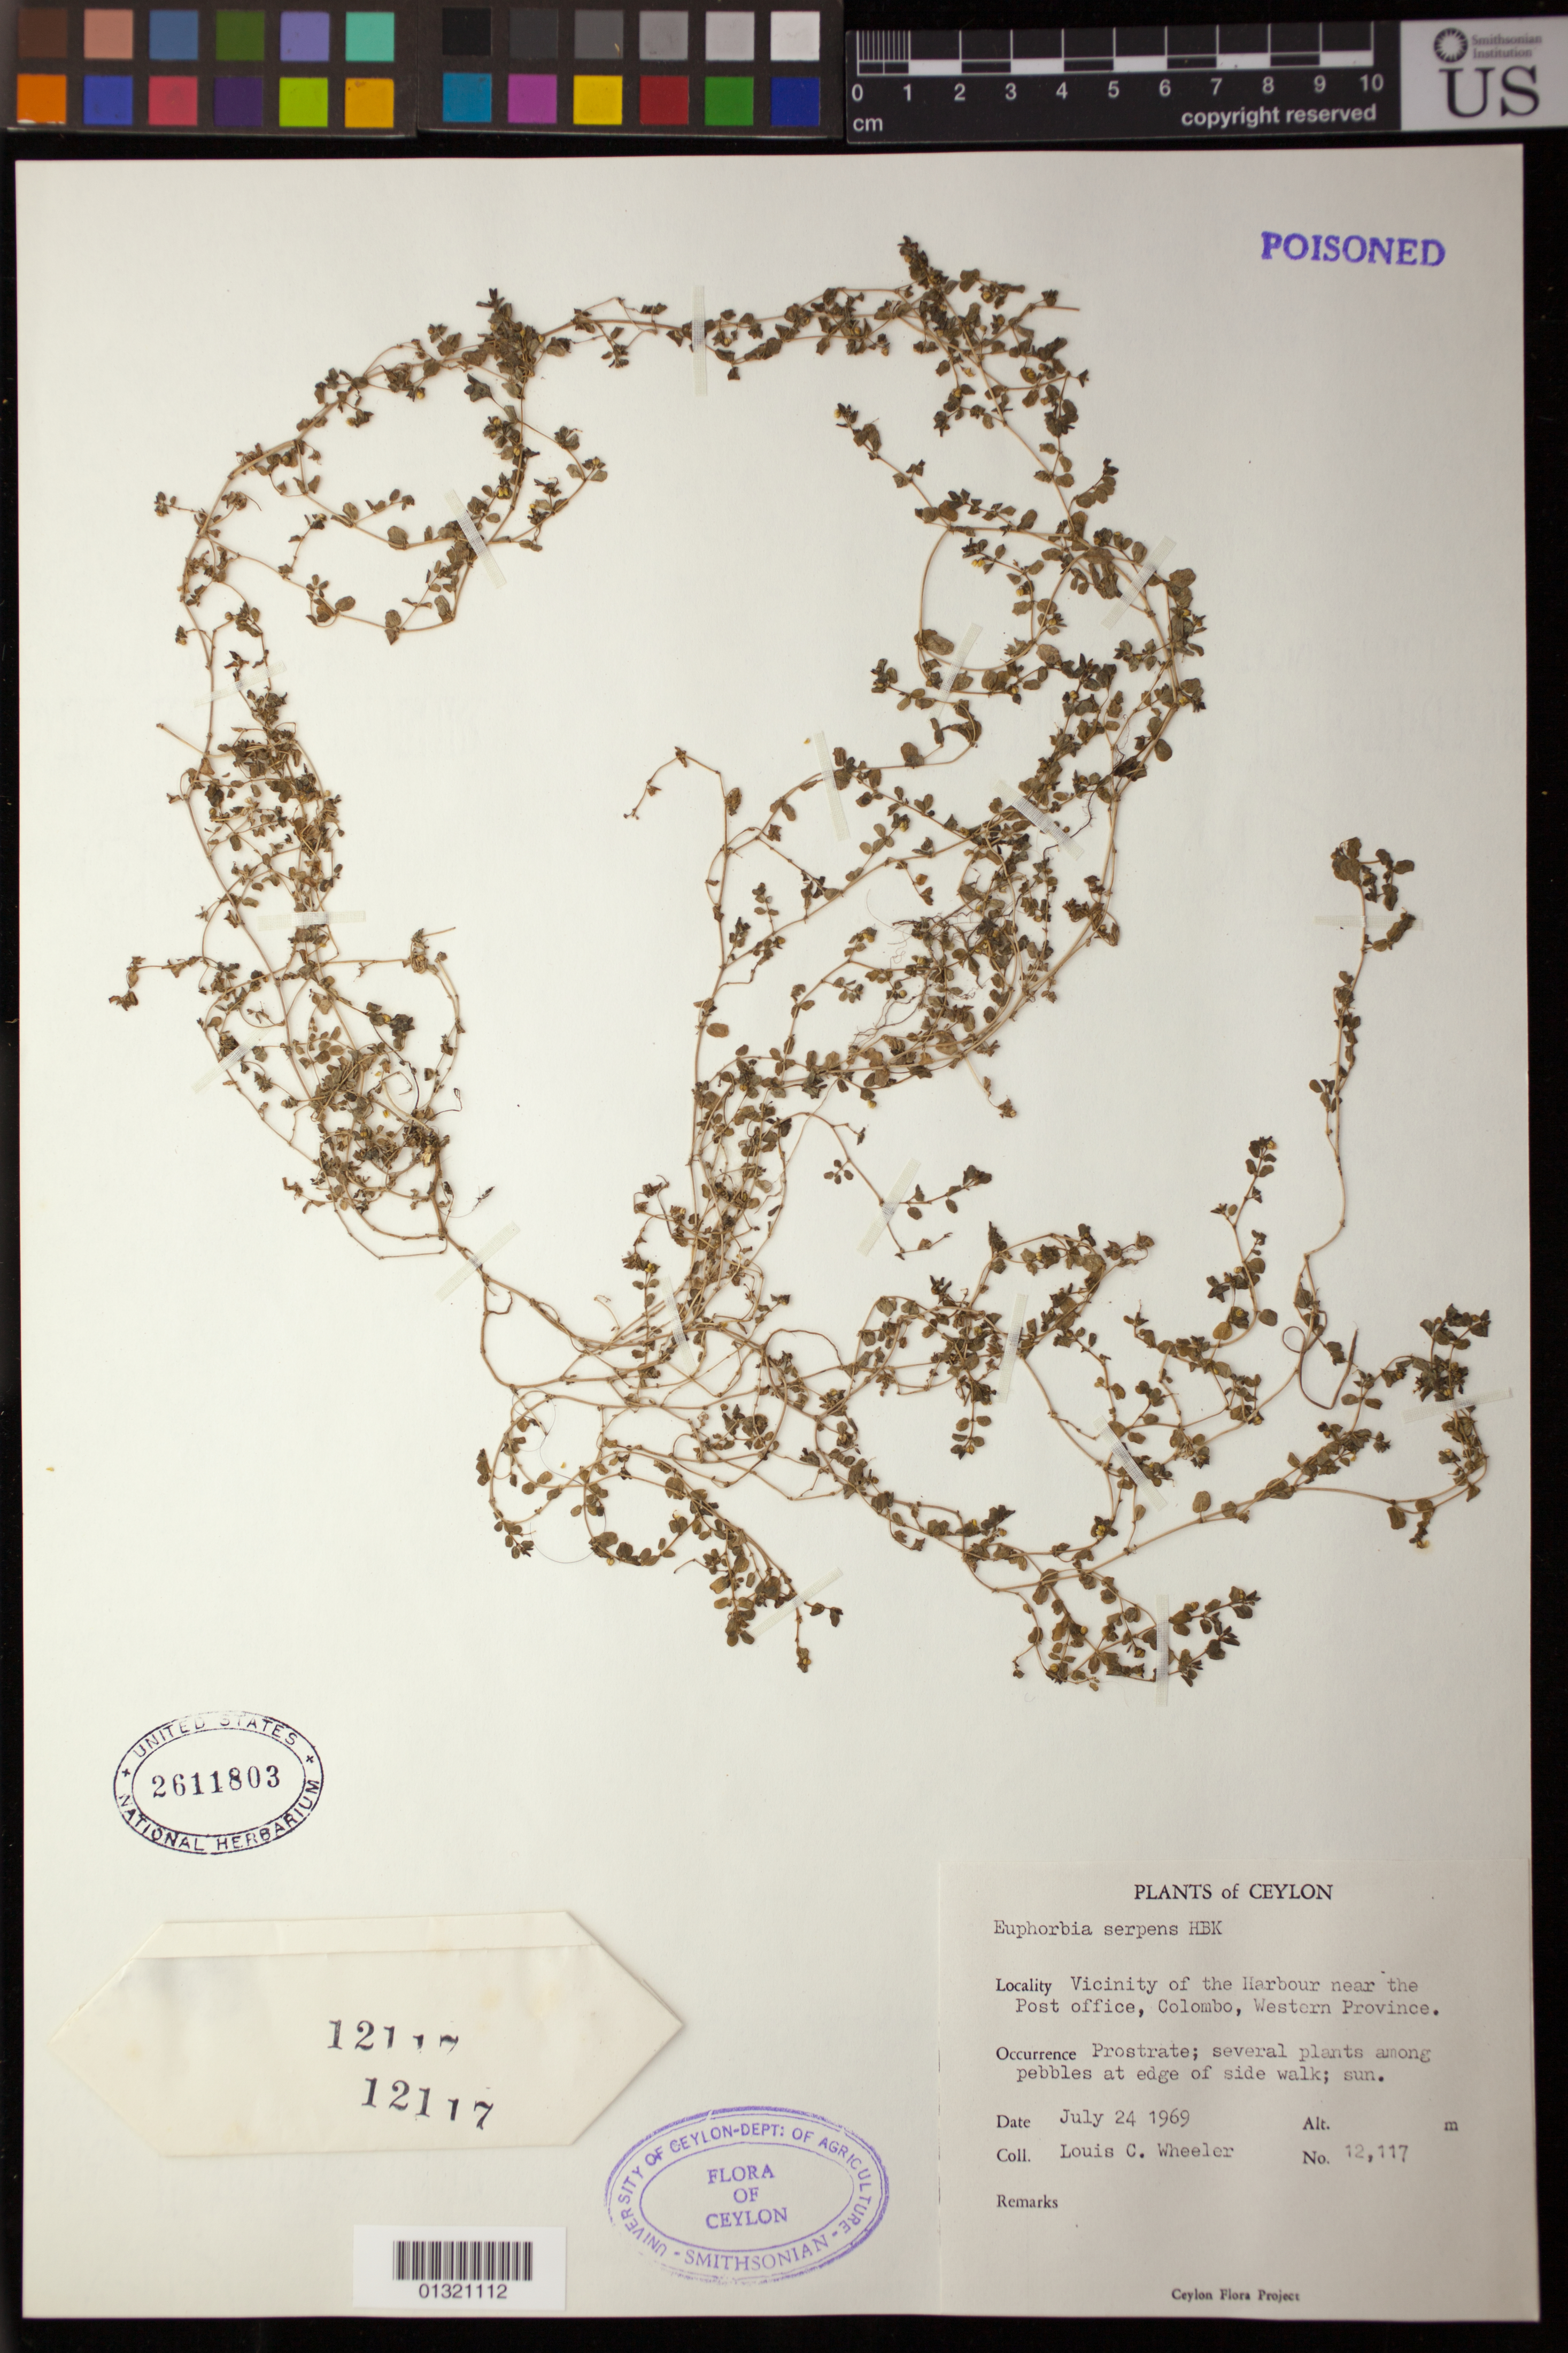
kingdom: Plantae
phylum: Tracheophyta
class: Magnoliopsida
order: Malpighiales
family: Euphorbiaceae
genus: Euphorbia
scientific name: Euphorbia serpens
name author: Kunth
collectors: L. C. Wheeler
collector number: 12117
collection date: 1969-07-24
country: Sri Lanka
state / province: Western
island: Ceylon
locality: Vicinity of the Harbour near the Post office, Colombo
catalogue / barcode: US 2611803